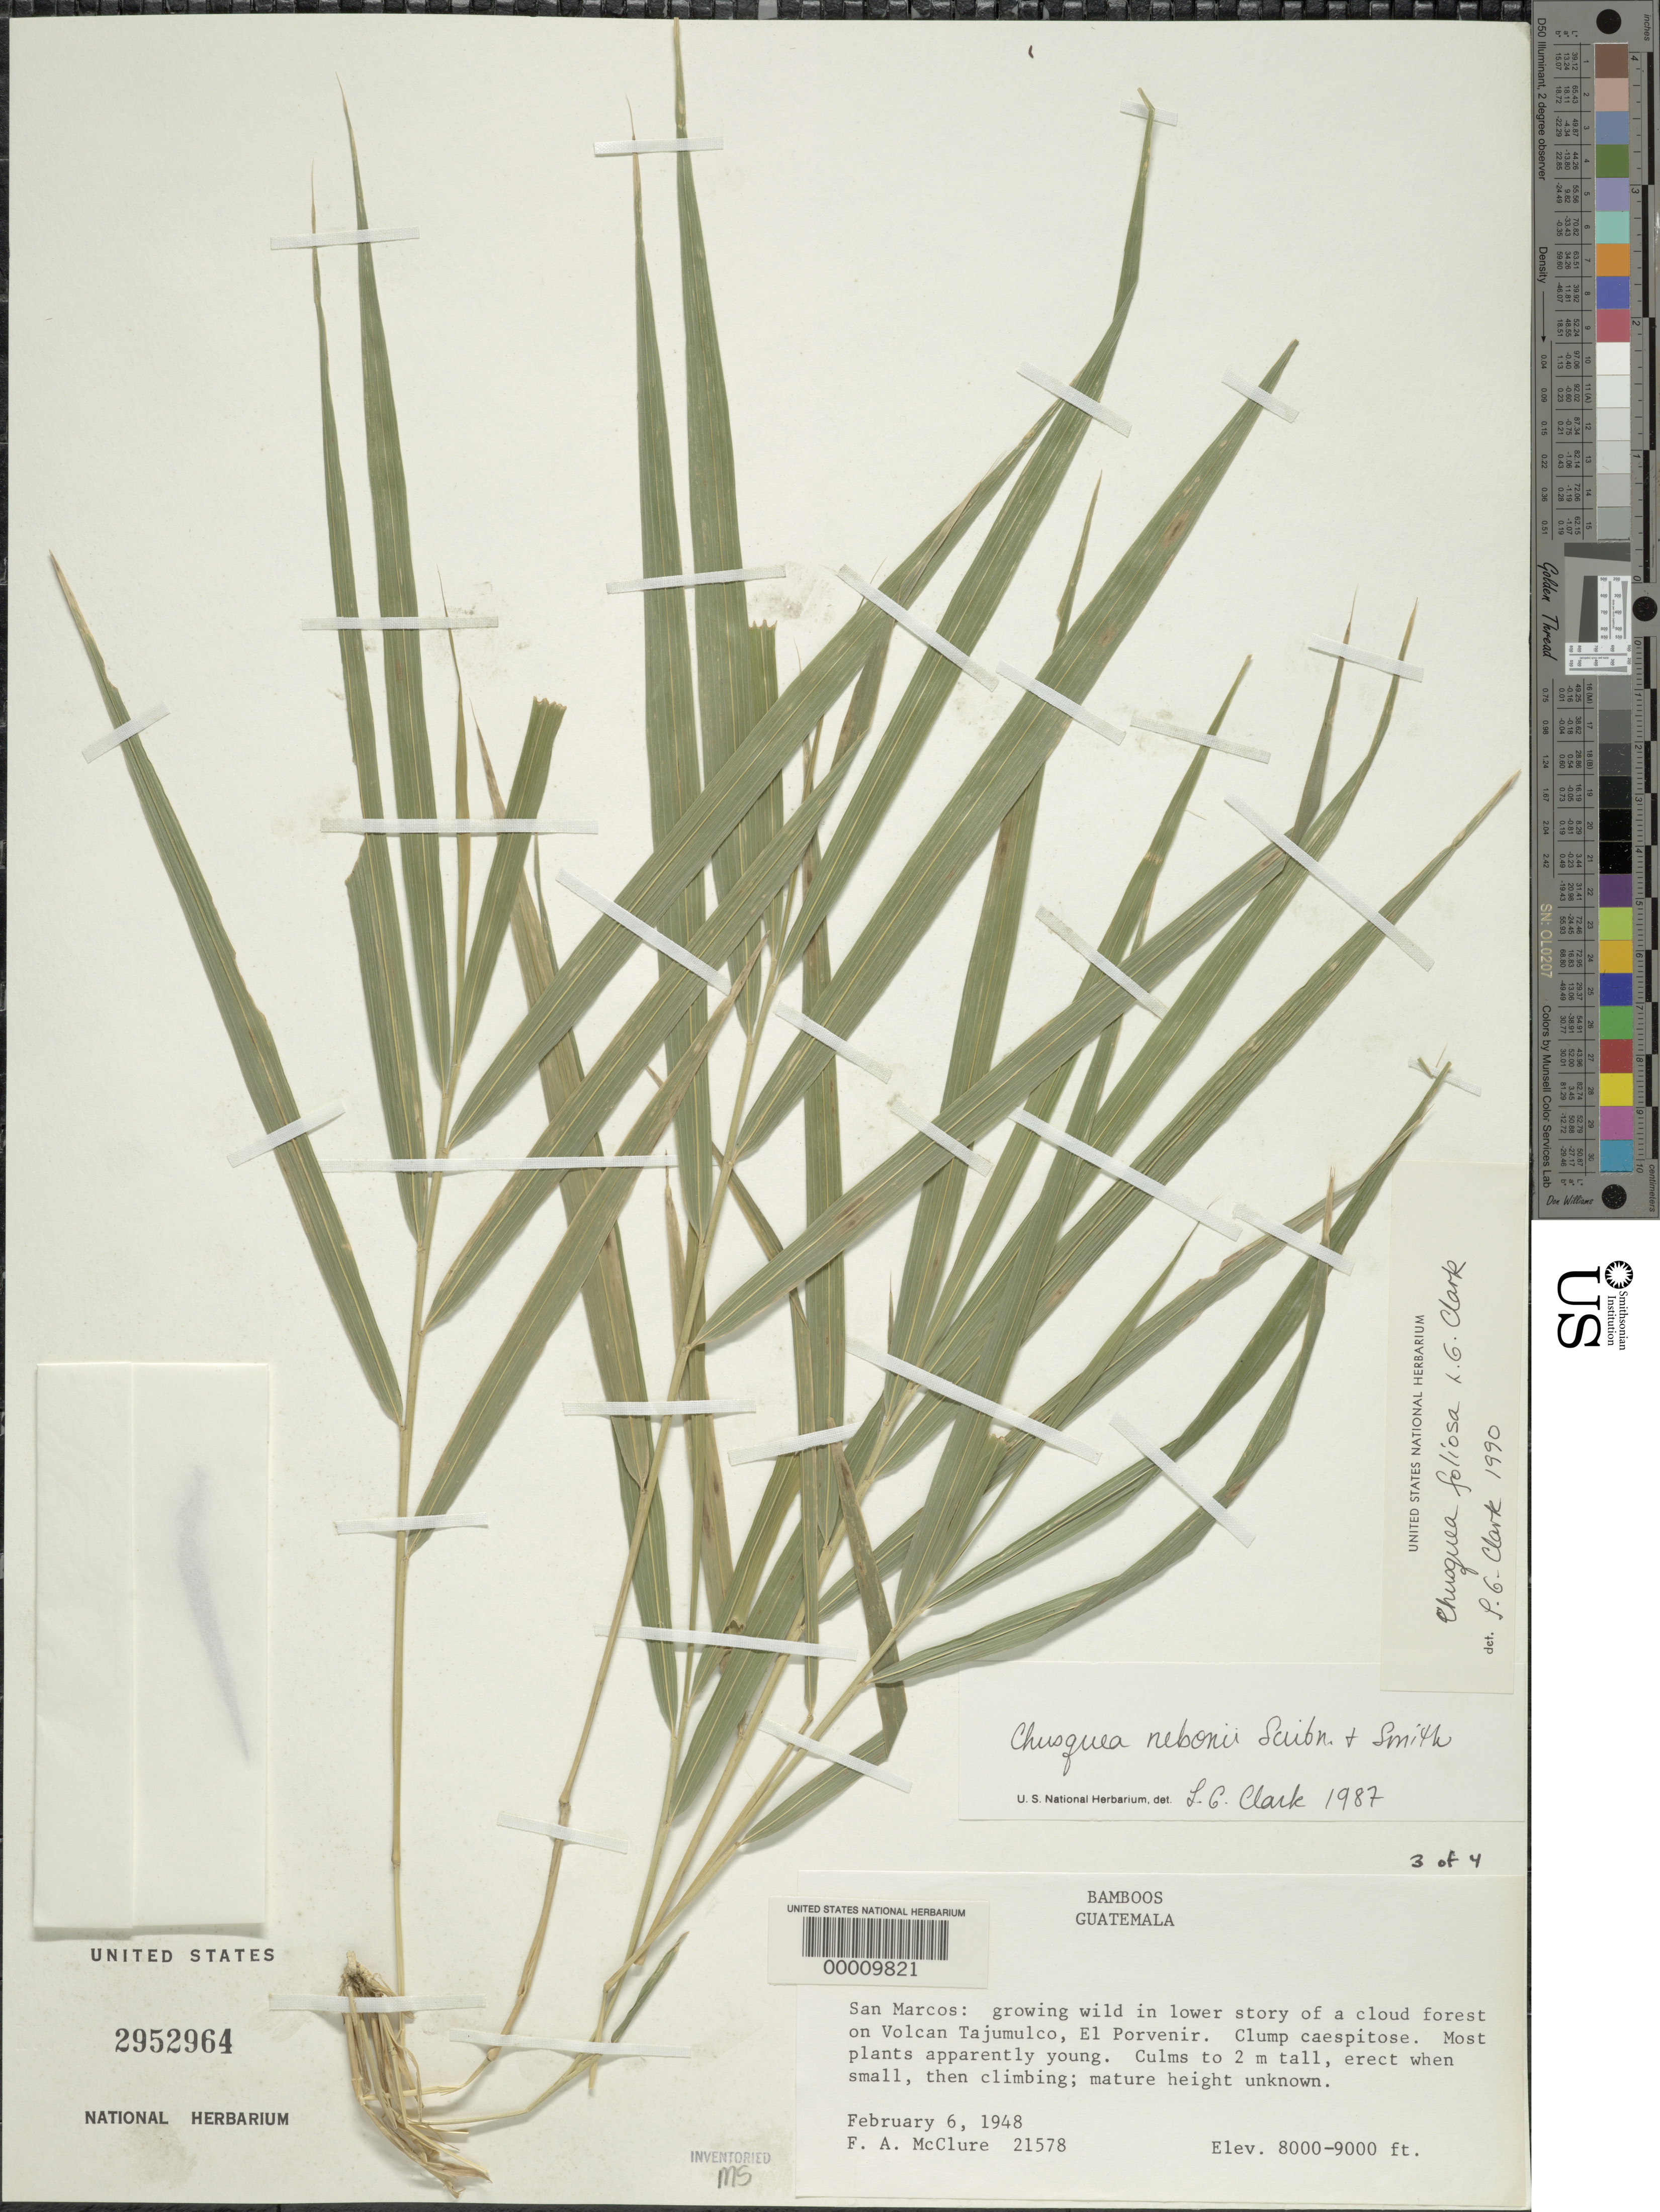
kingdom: Plantae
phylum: Tracheophyta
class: Liliopsida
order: Poales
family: Poaceae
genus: Chusquea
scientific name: Chusquea foliosa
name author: L.G. Clark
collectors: F. A. McClure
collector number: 21578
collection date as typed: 06 Feb 1948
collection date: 1948-02-06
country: Guatemala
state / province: San Marcos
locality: Volcan Tajumulco, El Porvenir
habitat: In lower story of cloud forest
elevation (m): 2438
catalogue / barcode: US 2952964